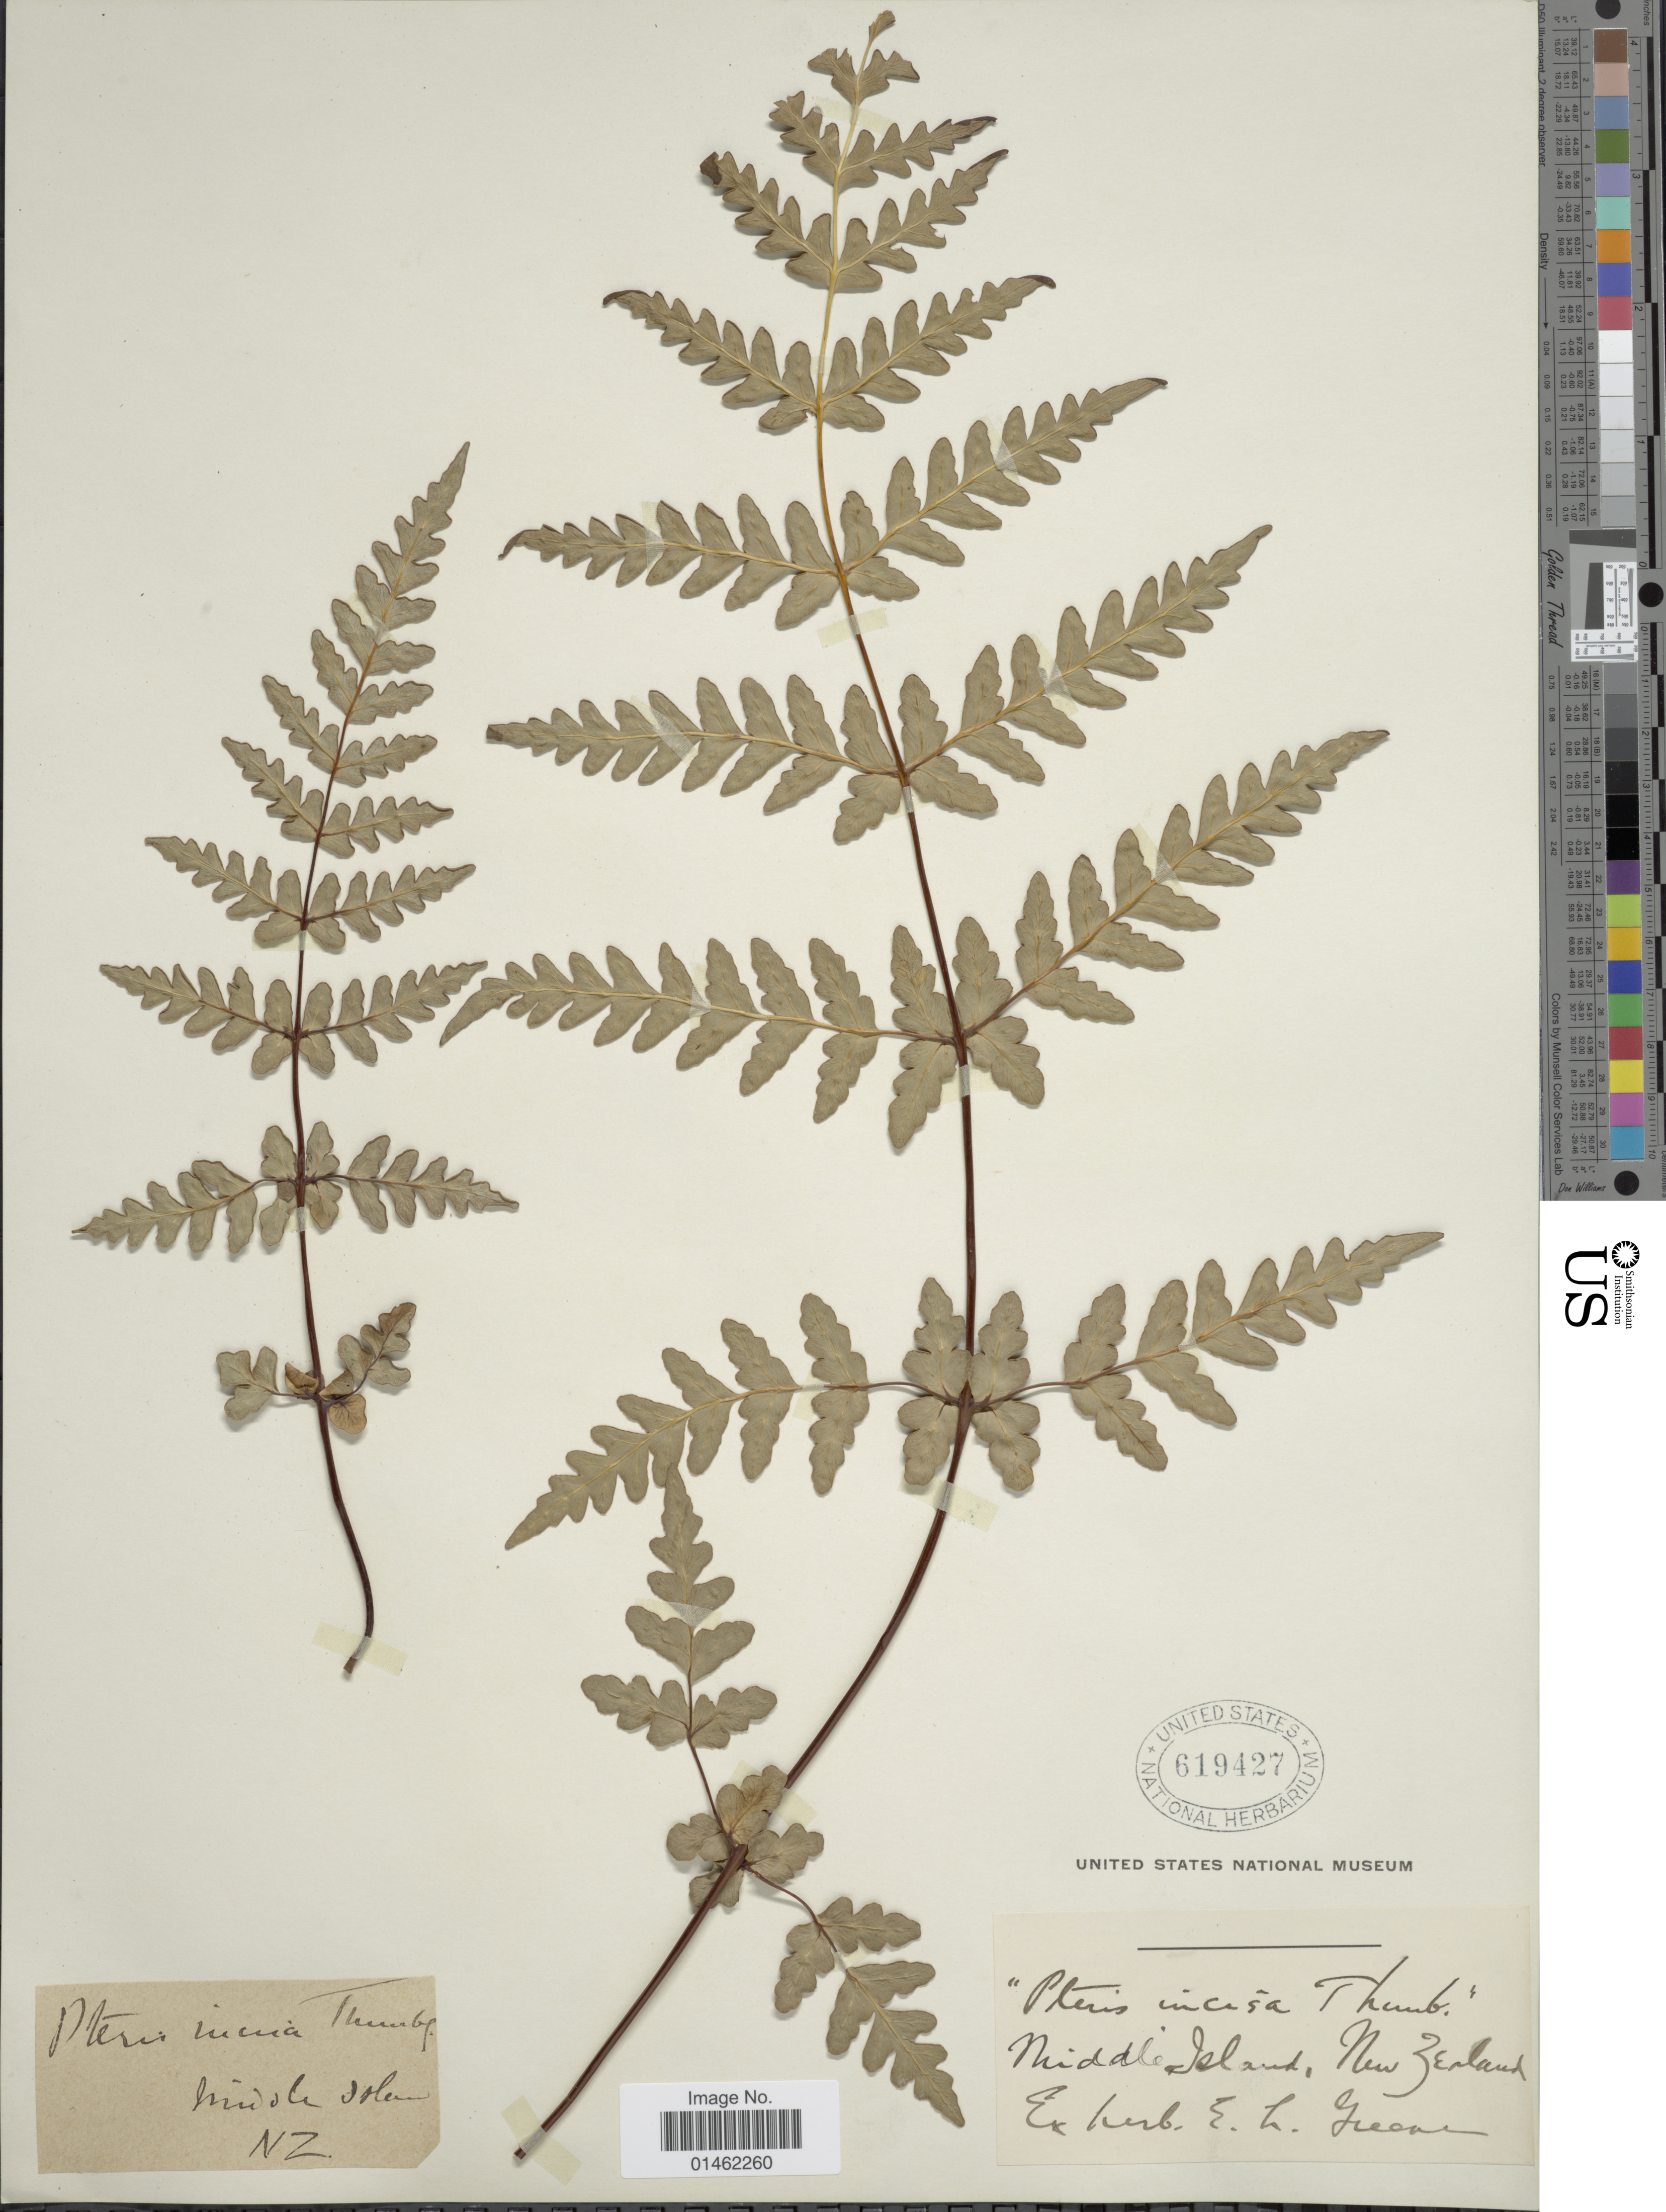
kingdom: Plantae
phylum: Tracheophyta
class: Polypodiopsida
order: Polypodiales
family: Dennstaedtiaceae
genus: Histiopteris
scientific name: Histiopteris incisa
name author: (Thunb.) J. Sm.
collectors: ex herb. E. L. Grave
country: New Zealand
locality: Middle Island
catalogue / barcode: US 619427